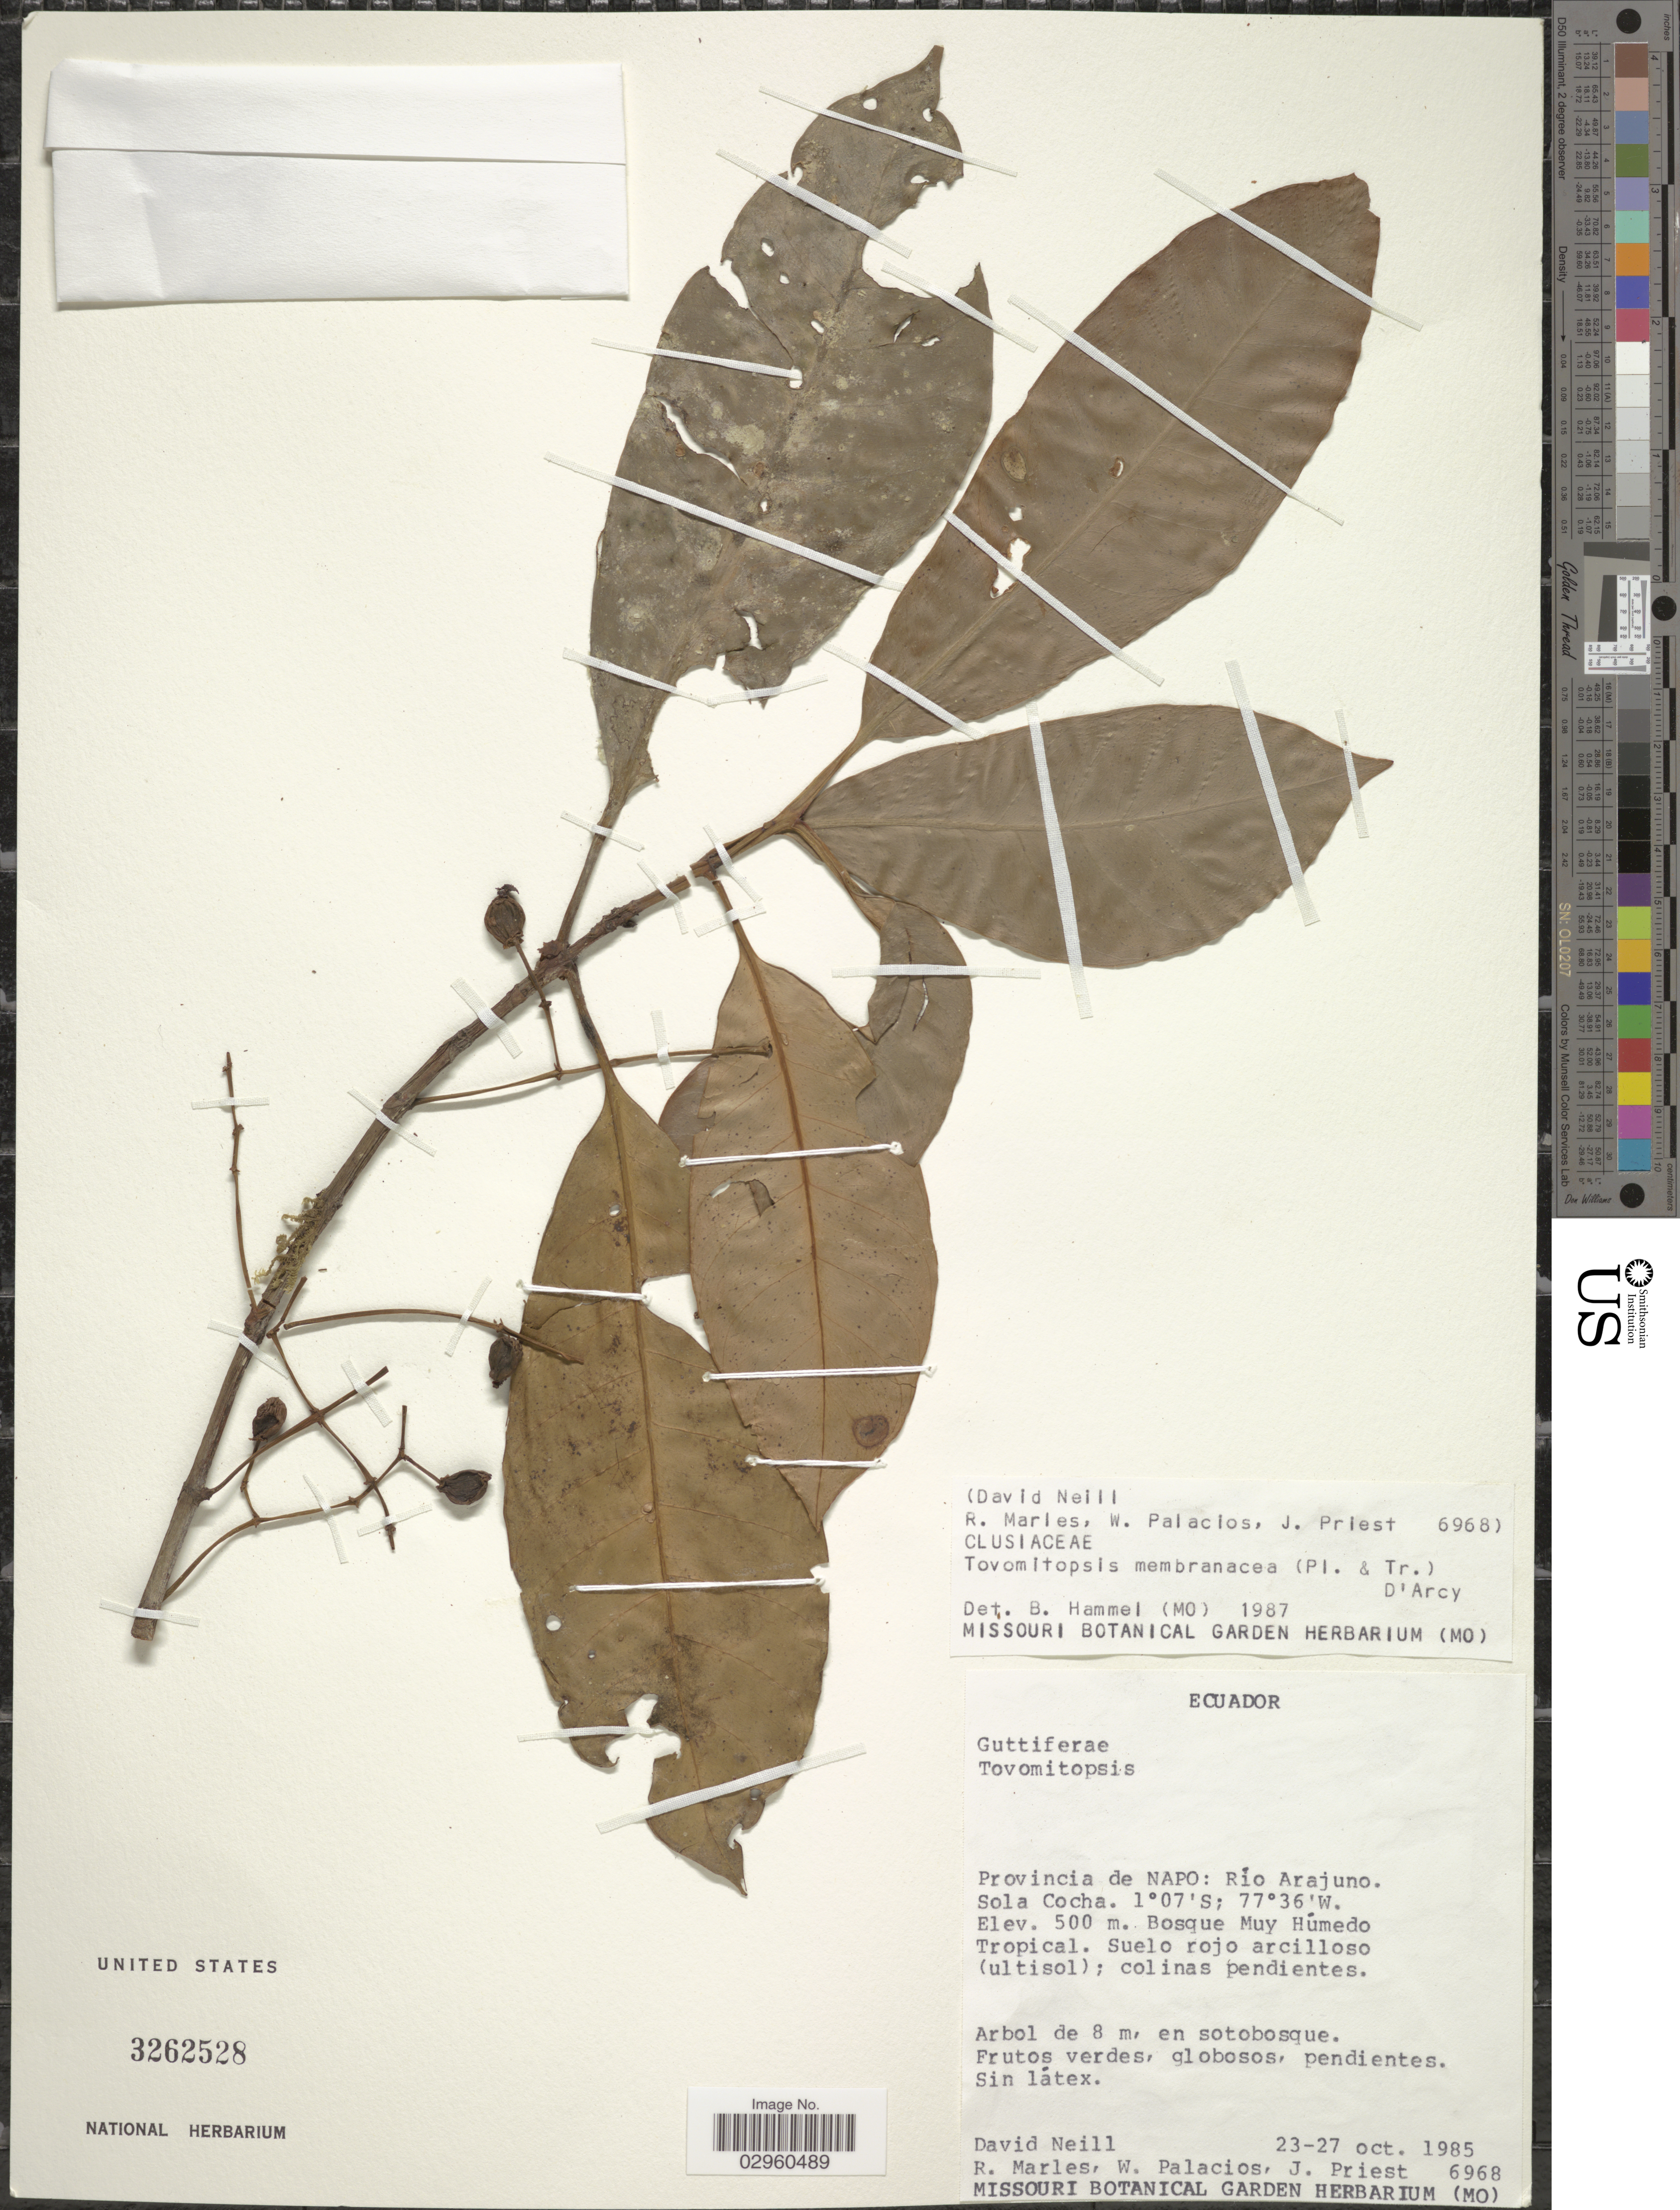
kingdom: Plantae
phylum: Tracheophyta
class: Magnoliopsida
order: Malpighiales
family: Clusiaceae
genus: Tovomitopsis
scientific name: Tovomitopsis membranacea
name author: (Planch. & Triana) D'Arcy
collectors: D. Neill, R. Marles, W. Palacios & J. Priest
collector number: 6968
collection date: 1985-10-23/1985-10-27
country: Ecuador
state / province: Napo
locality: Provincia de Napo: Río Arajuno. Sola Cocha.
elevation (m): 500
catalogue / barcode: US 3262528